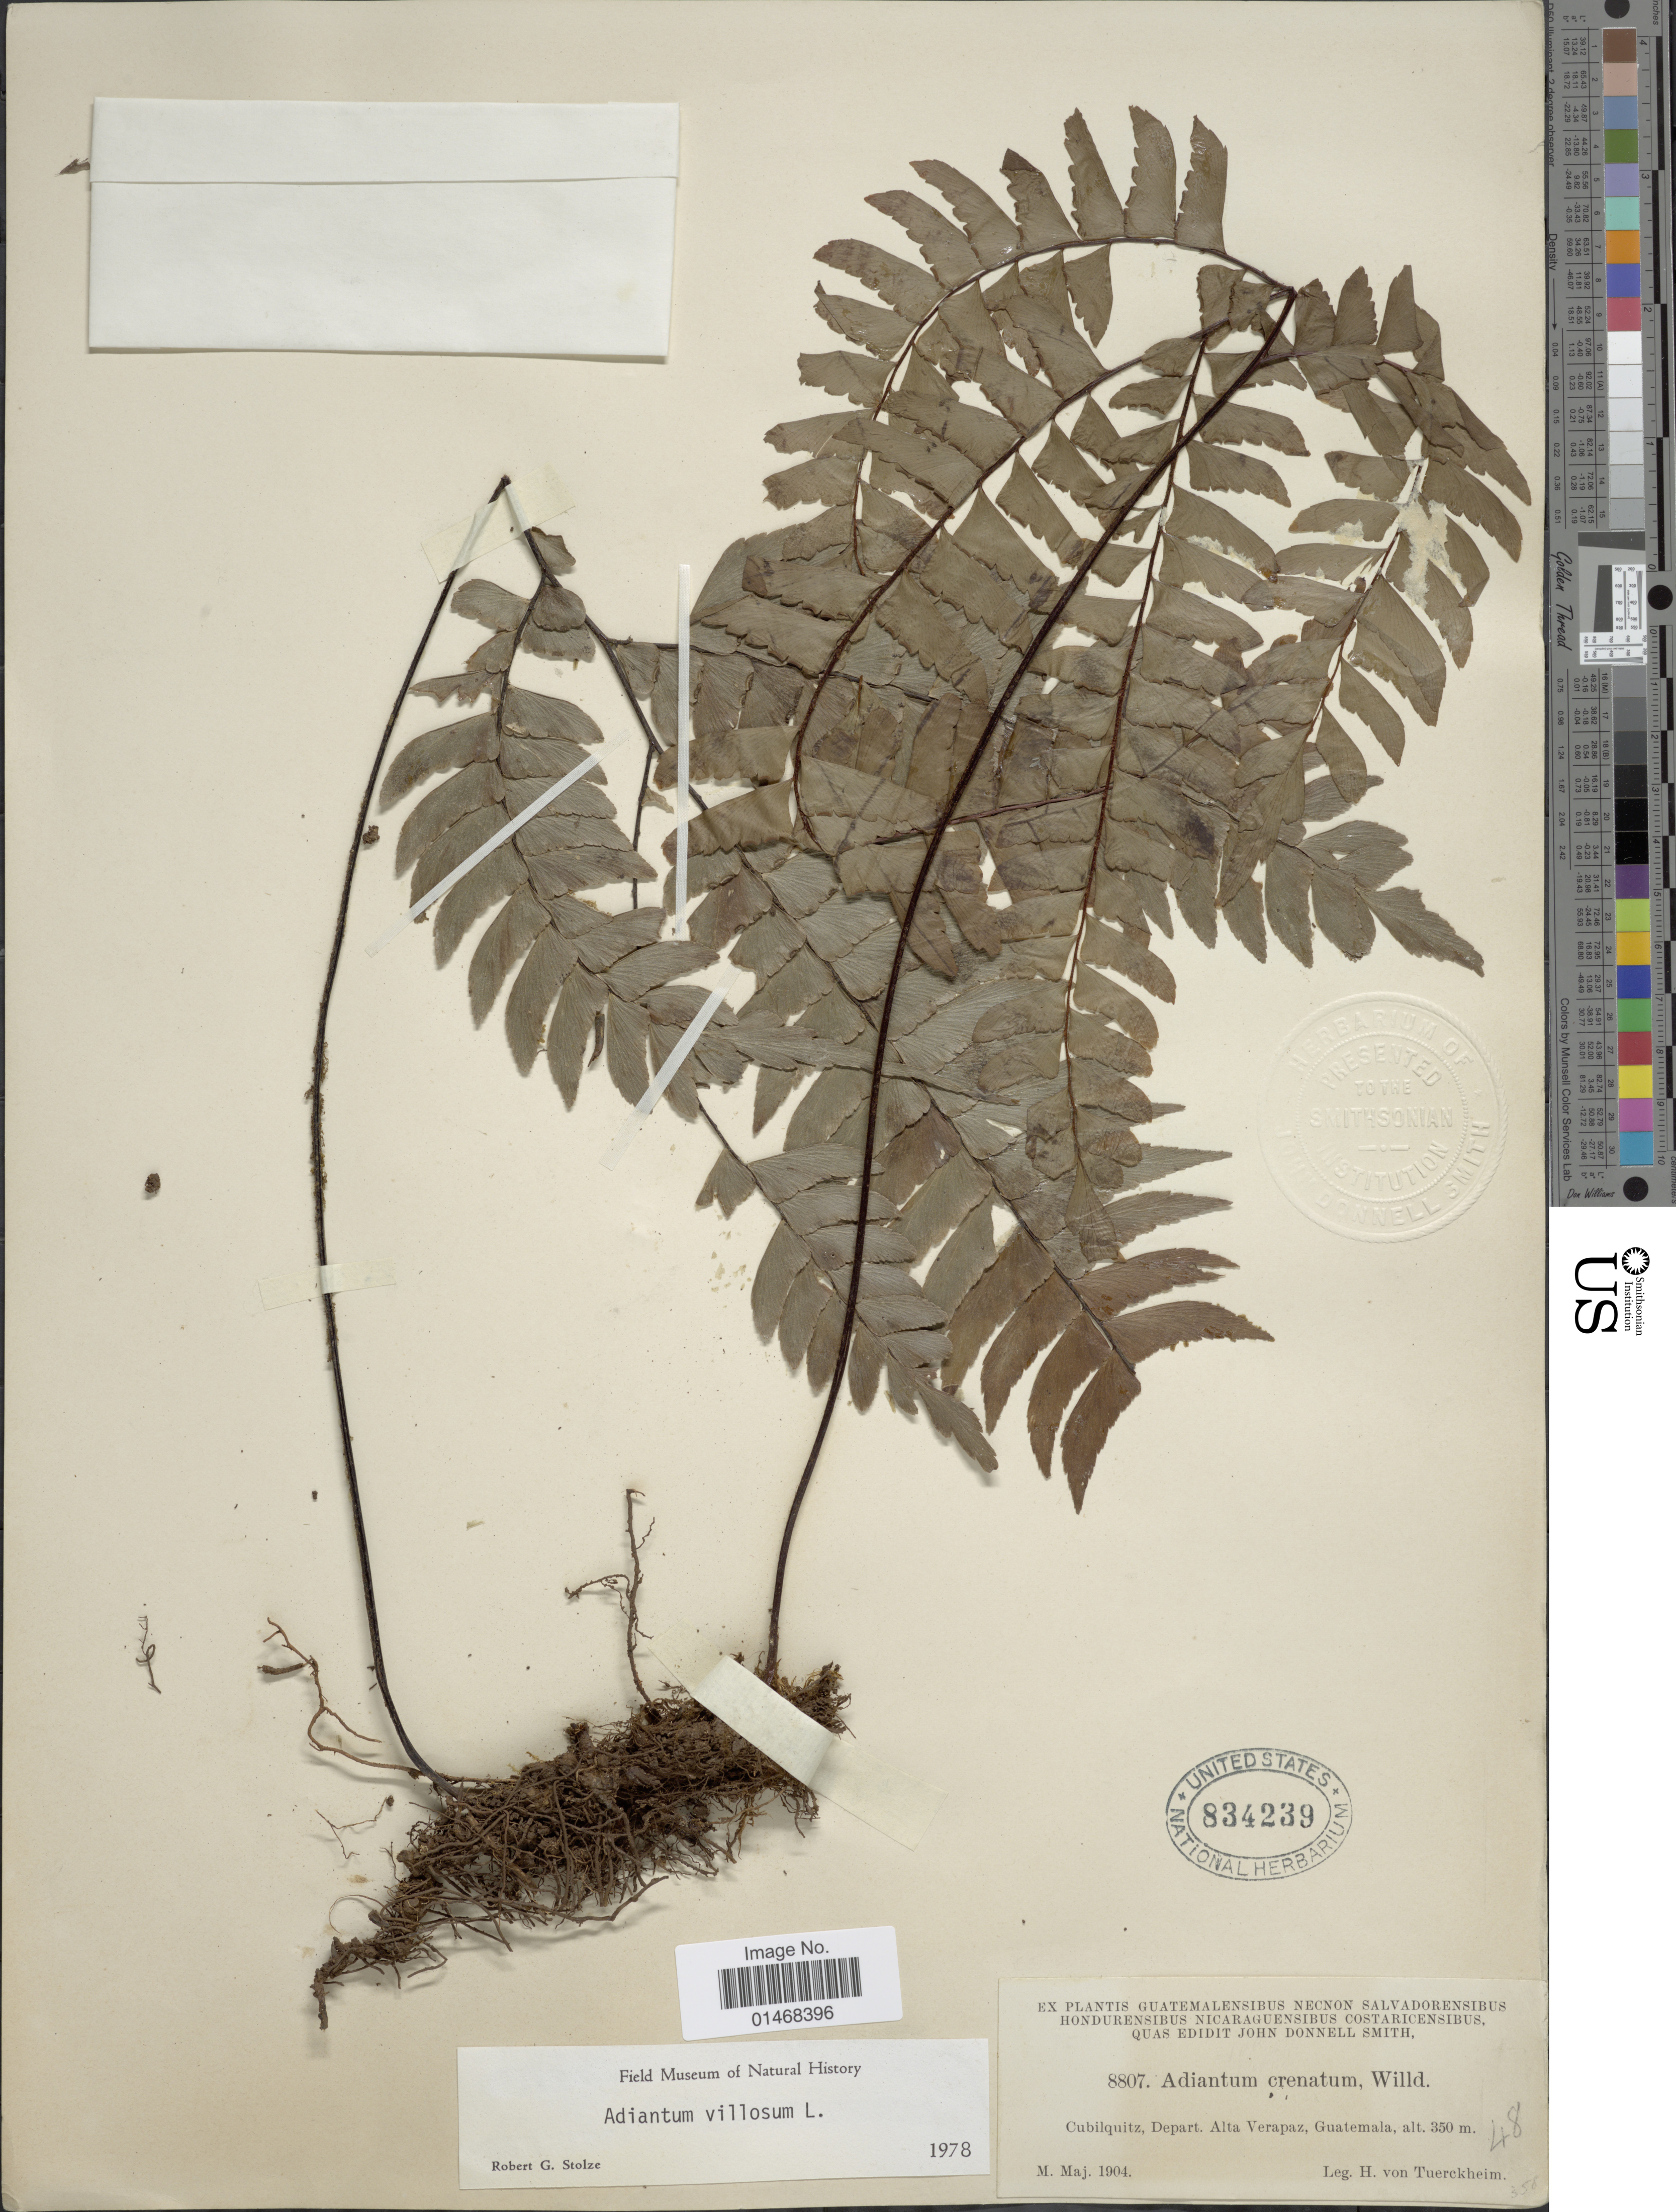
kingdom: Plantae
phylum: Tracheophyta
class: Polypodiopsida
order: Polypodiales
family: Pteridaceae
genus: Adiantum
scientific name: Adiantum villosum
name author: L.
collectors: H. von Türckheim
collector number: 8807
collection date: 1904-05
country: Guatemala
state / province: Alta Verapaz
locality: Cubilquitz, Depart. Alta Vera Paz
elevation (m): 350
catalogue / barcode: US 834239